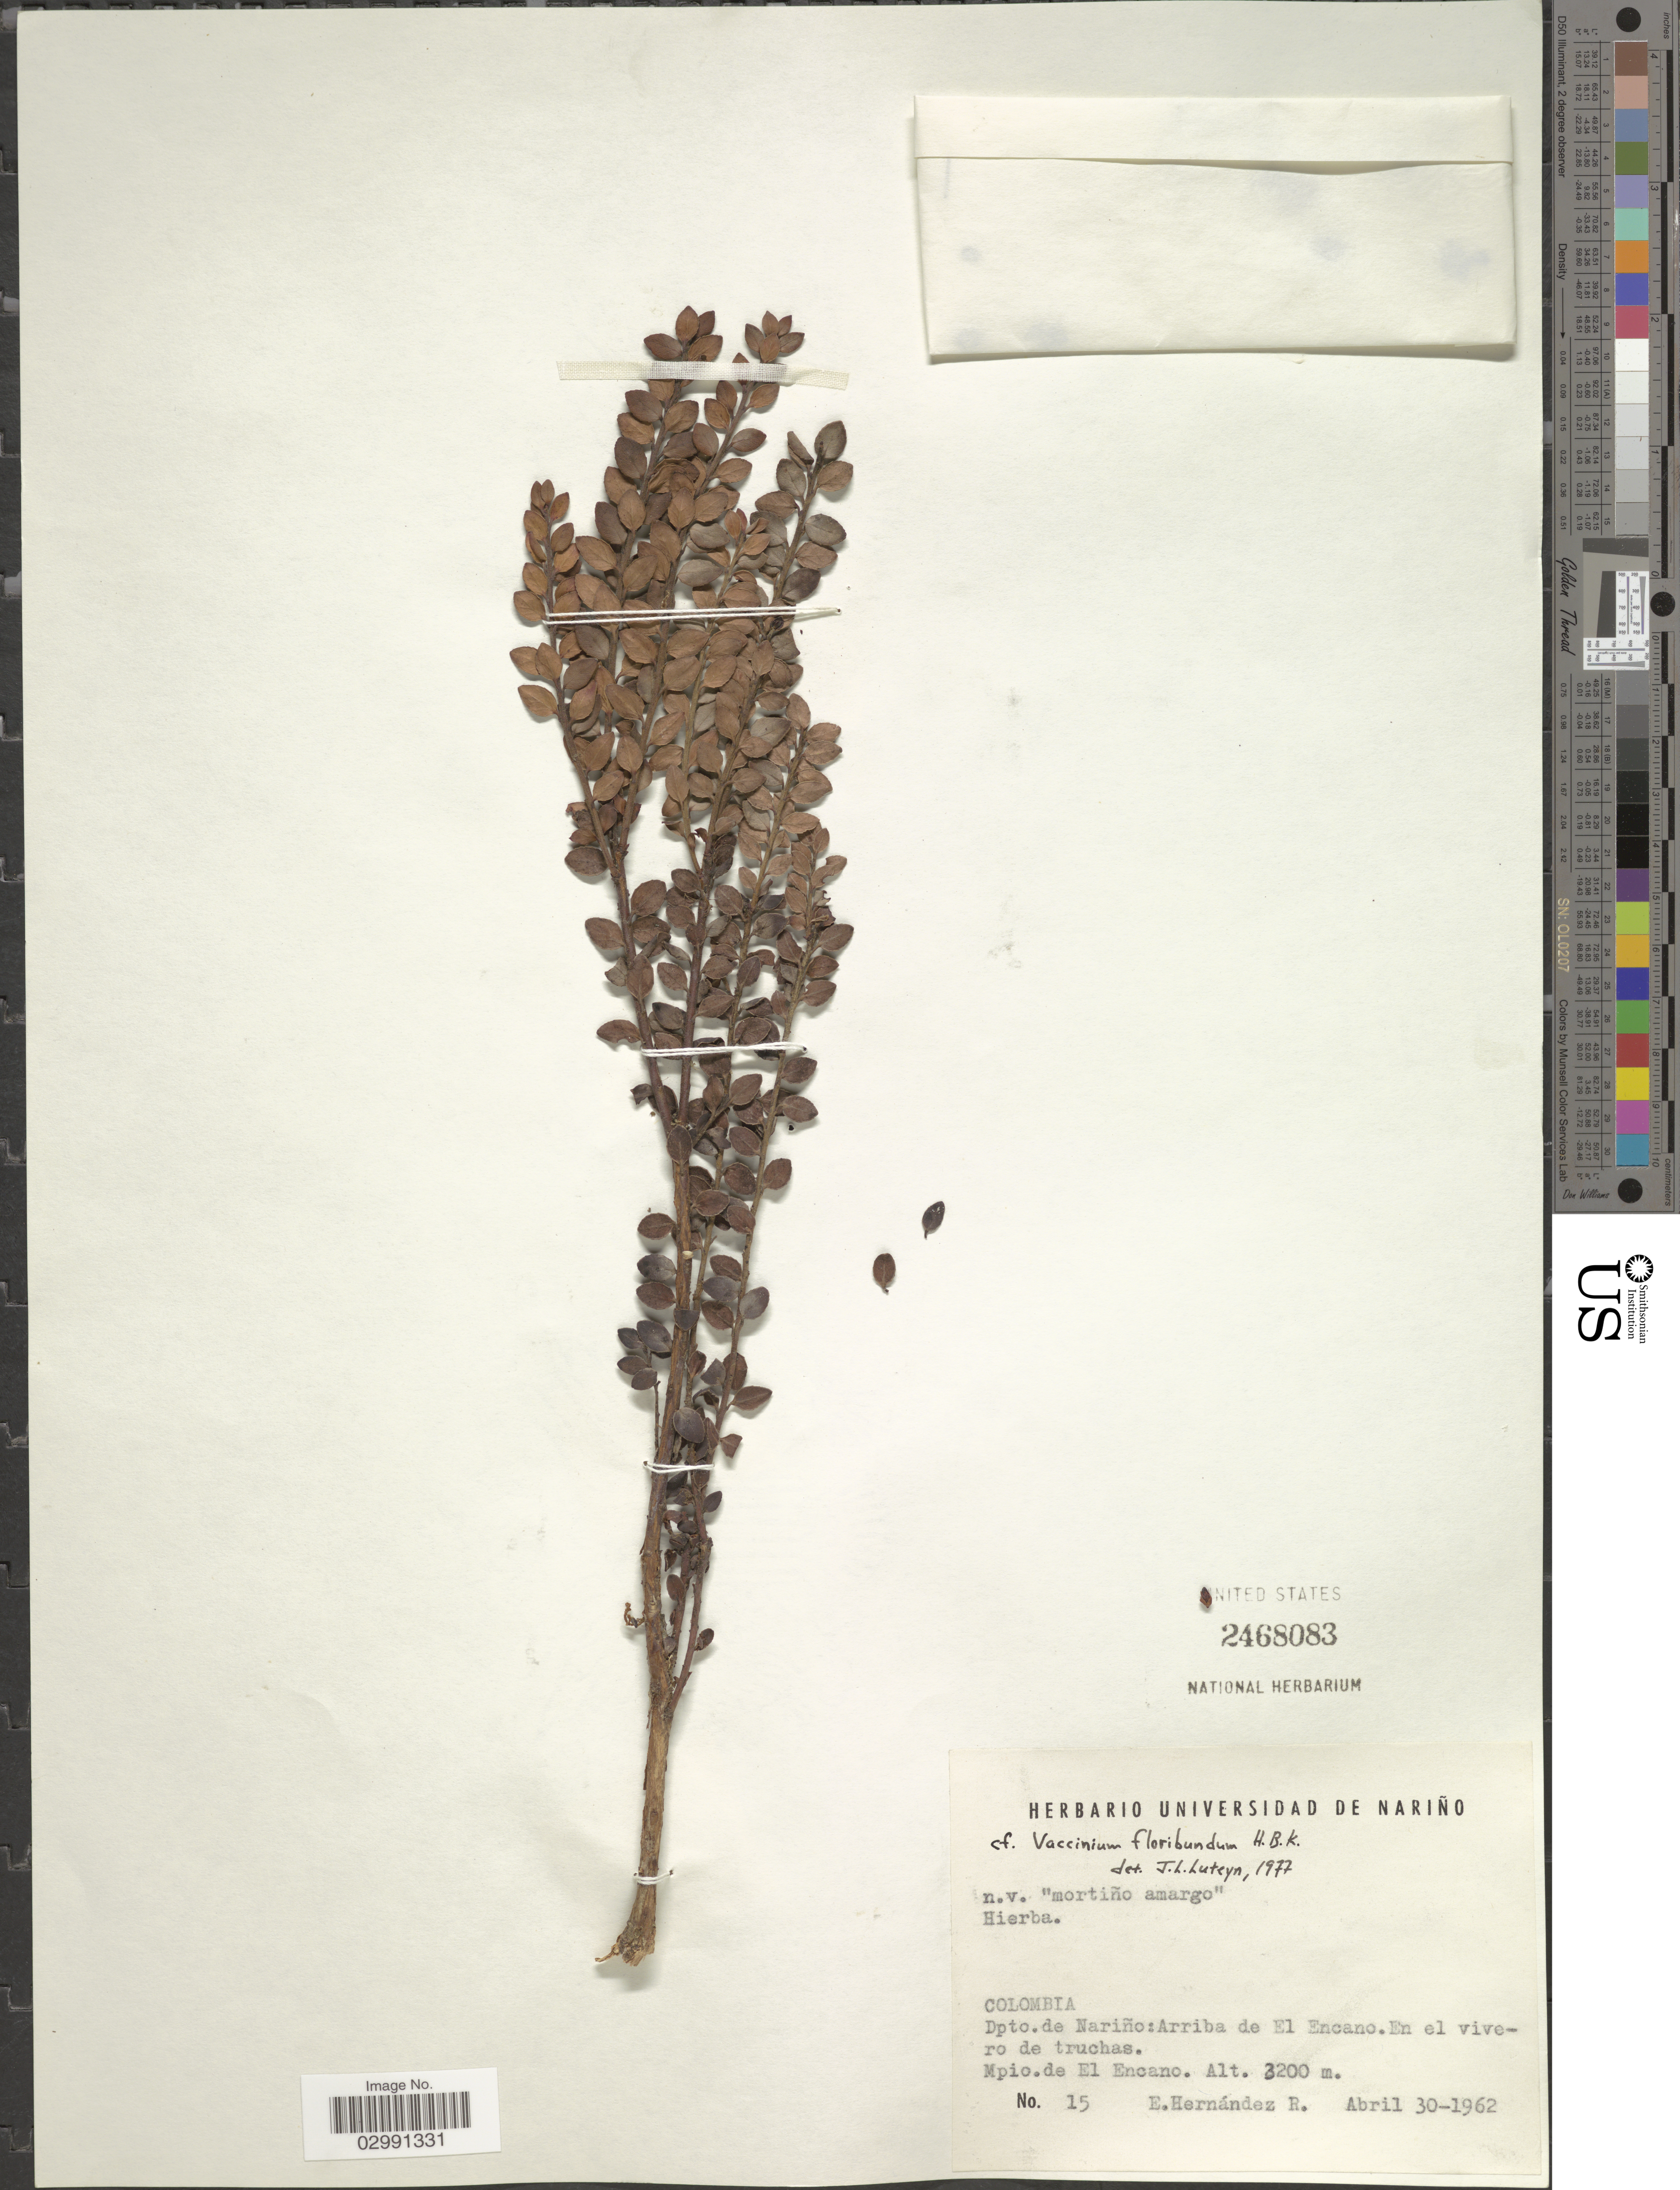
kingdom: Plantae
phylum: Tracheophyta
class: Magnoliopsida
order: Ericales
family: Ericaceae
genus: Vaccinium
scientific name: Vaccinium floribundum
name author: Kunth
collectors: E. Hernández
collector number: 15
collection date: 1962-04-30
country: Colombia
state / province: Nariño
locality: Dpto. de Nariño: Arriba de El Encano. En el vivero de truchas. Mpio de El Encano.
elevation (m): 3200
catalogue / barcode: US 2468083